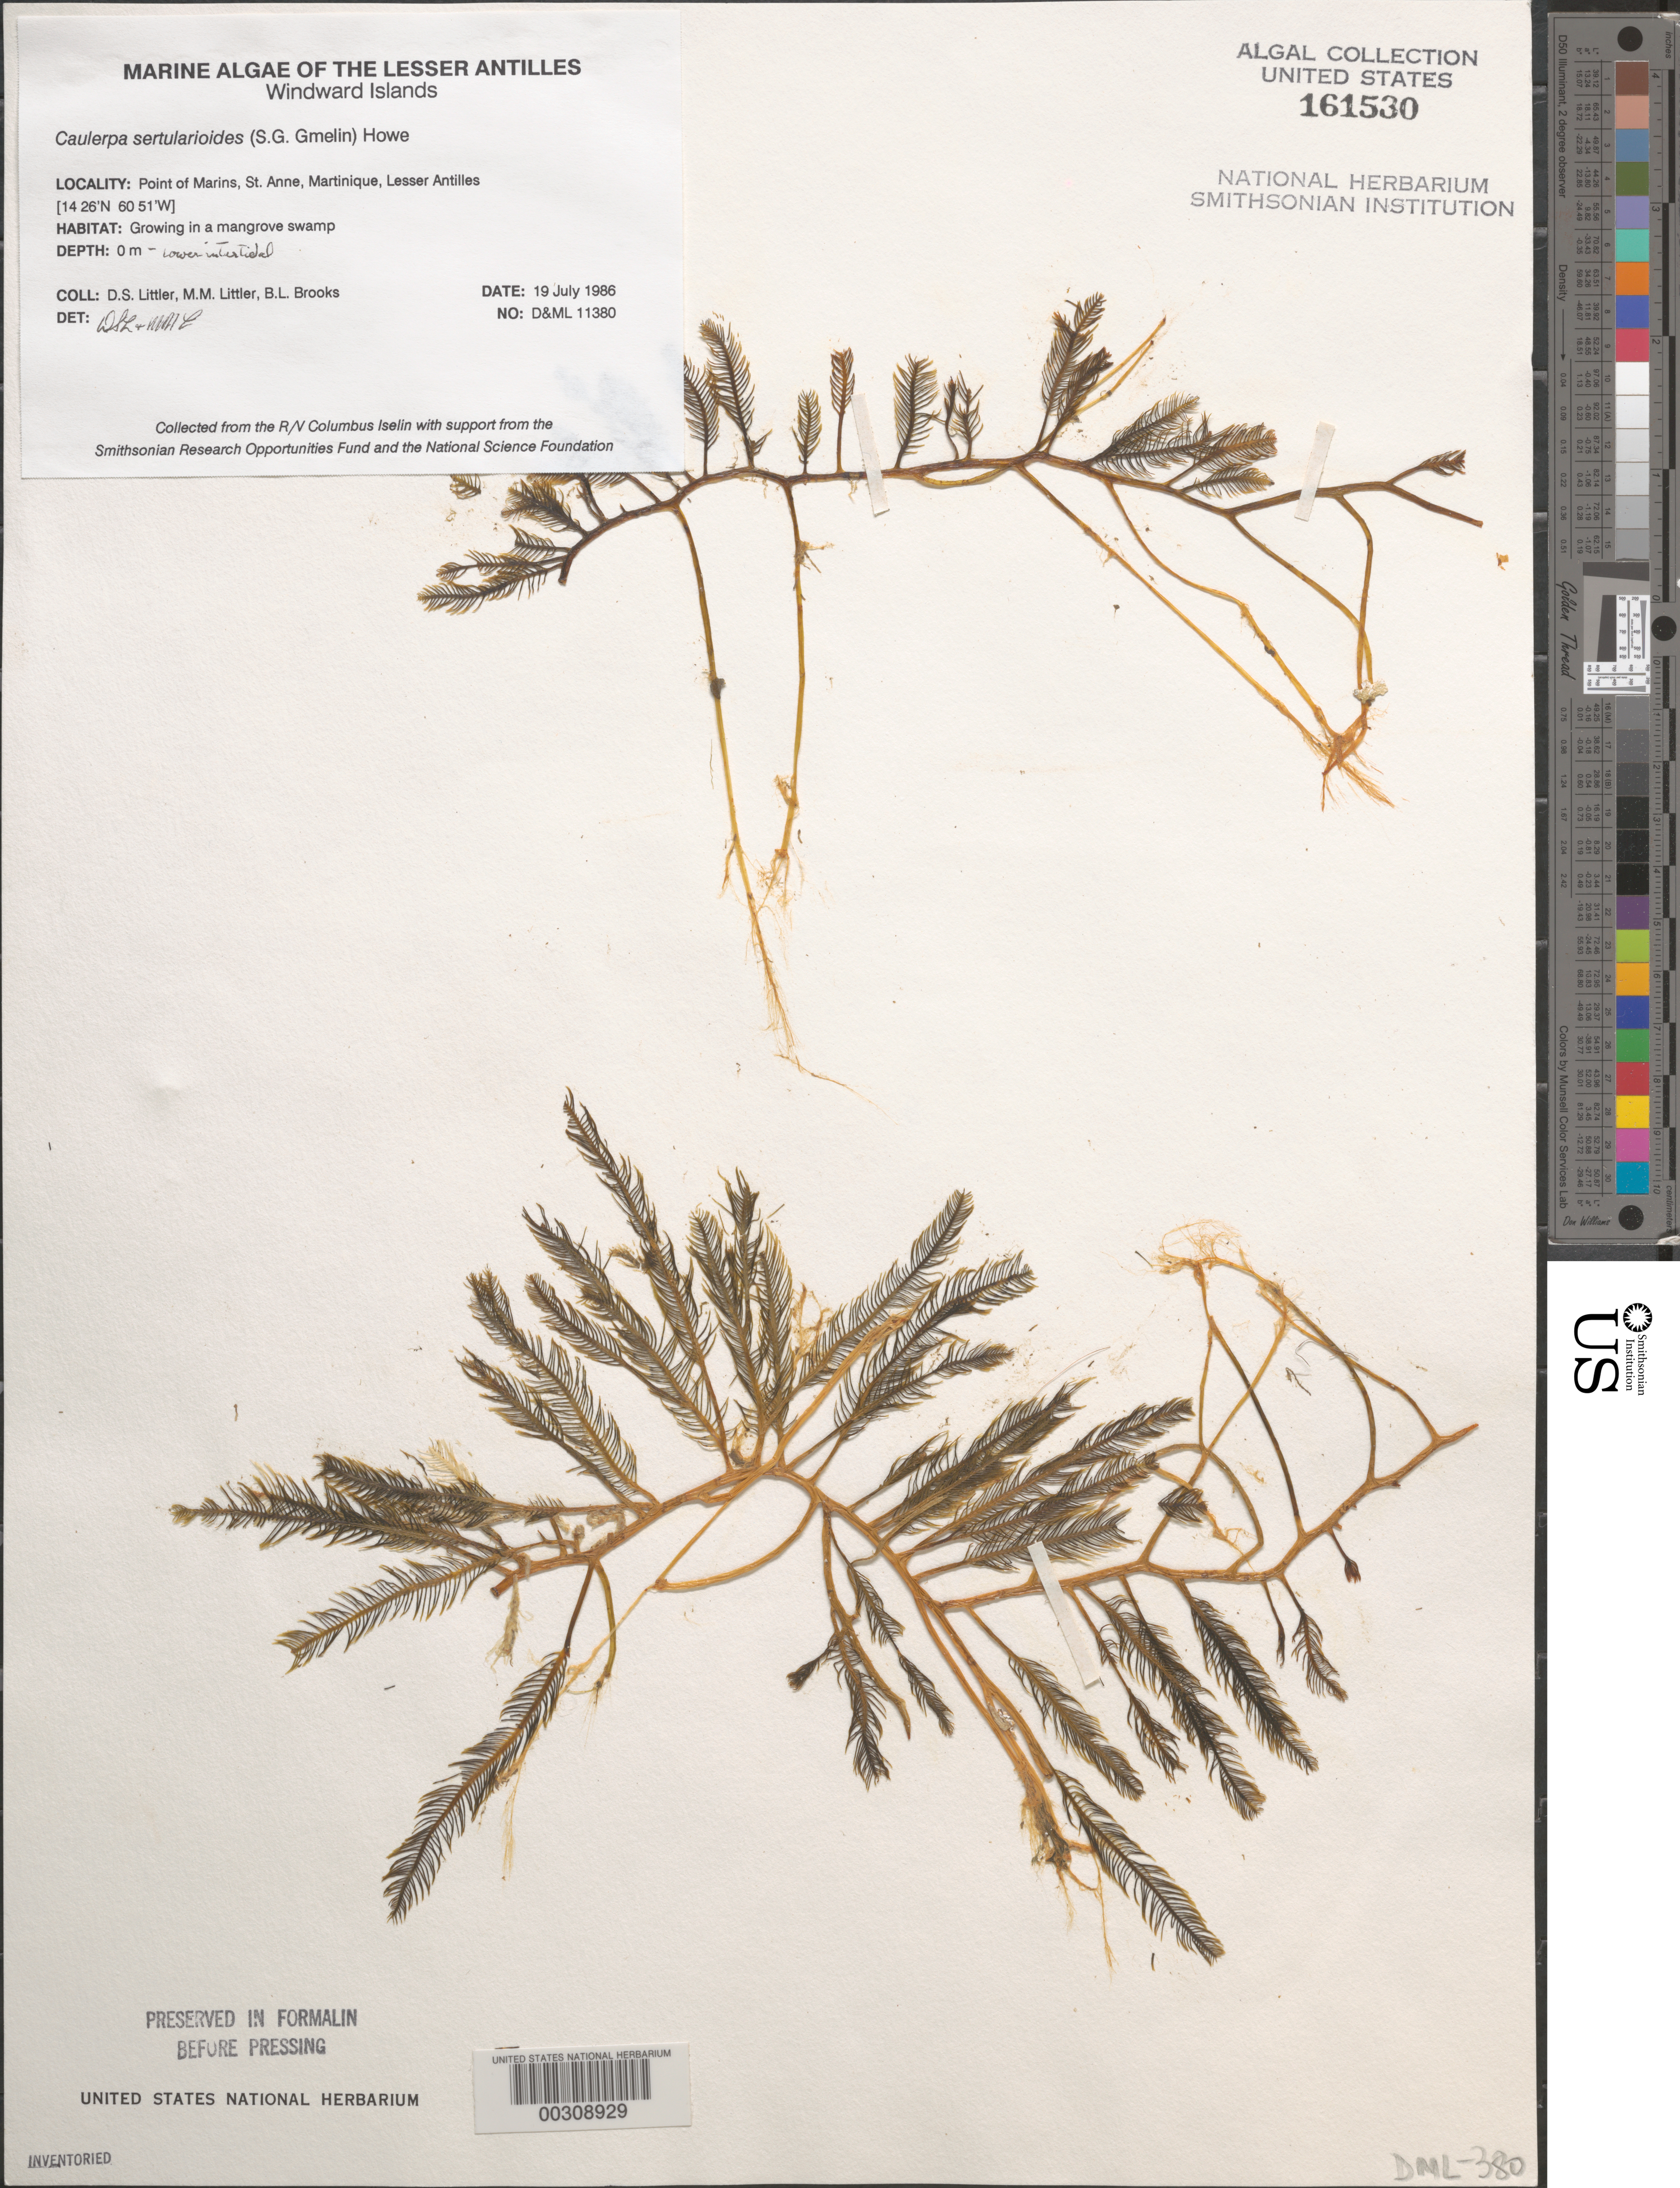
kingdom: Plantae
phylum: Chlorophyta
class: Ulvophyceae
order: Bryopsidales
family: Caulerpaceae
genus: Caulerpa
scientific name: Caulerpa sertularioides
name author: (S.G. Gmel.) M. Howe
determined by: Littler, D. S.; Littler, M. M.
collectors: D. S. Littler, M. M. Littler & B. Brooks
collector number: D&ML 11380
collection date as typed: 19 Jul 1986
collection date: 1986-07-19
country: Martinique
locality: Marins Point, St. Anne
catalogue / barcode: US 161530